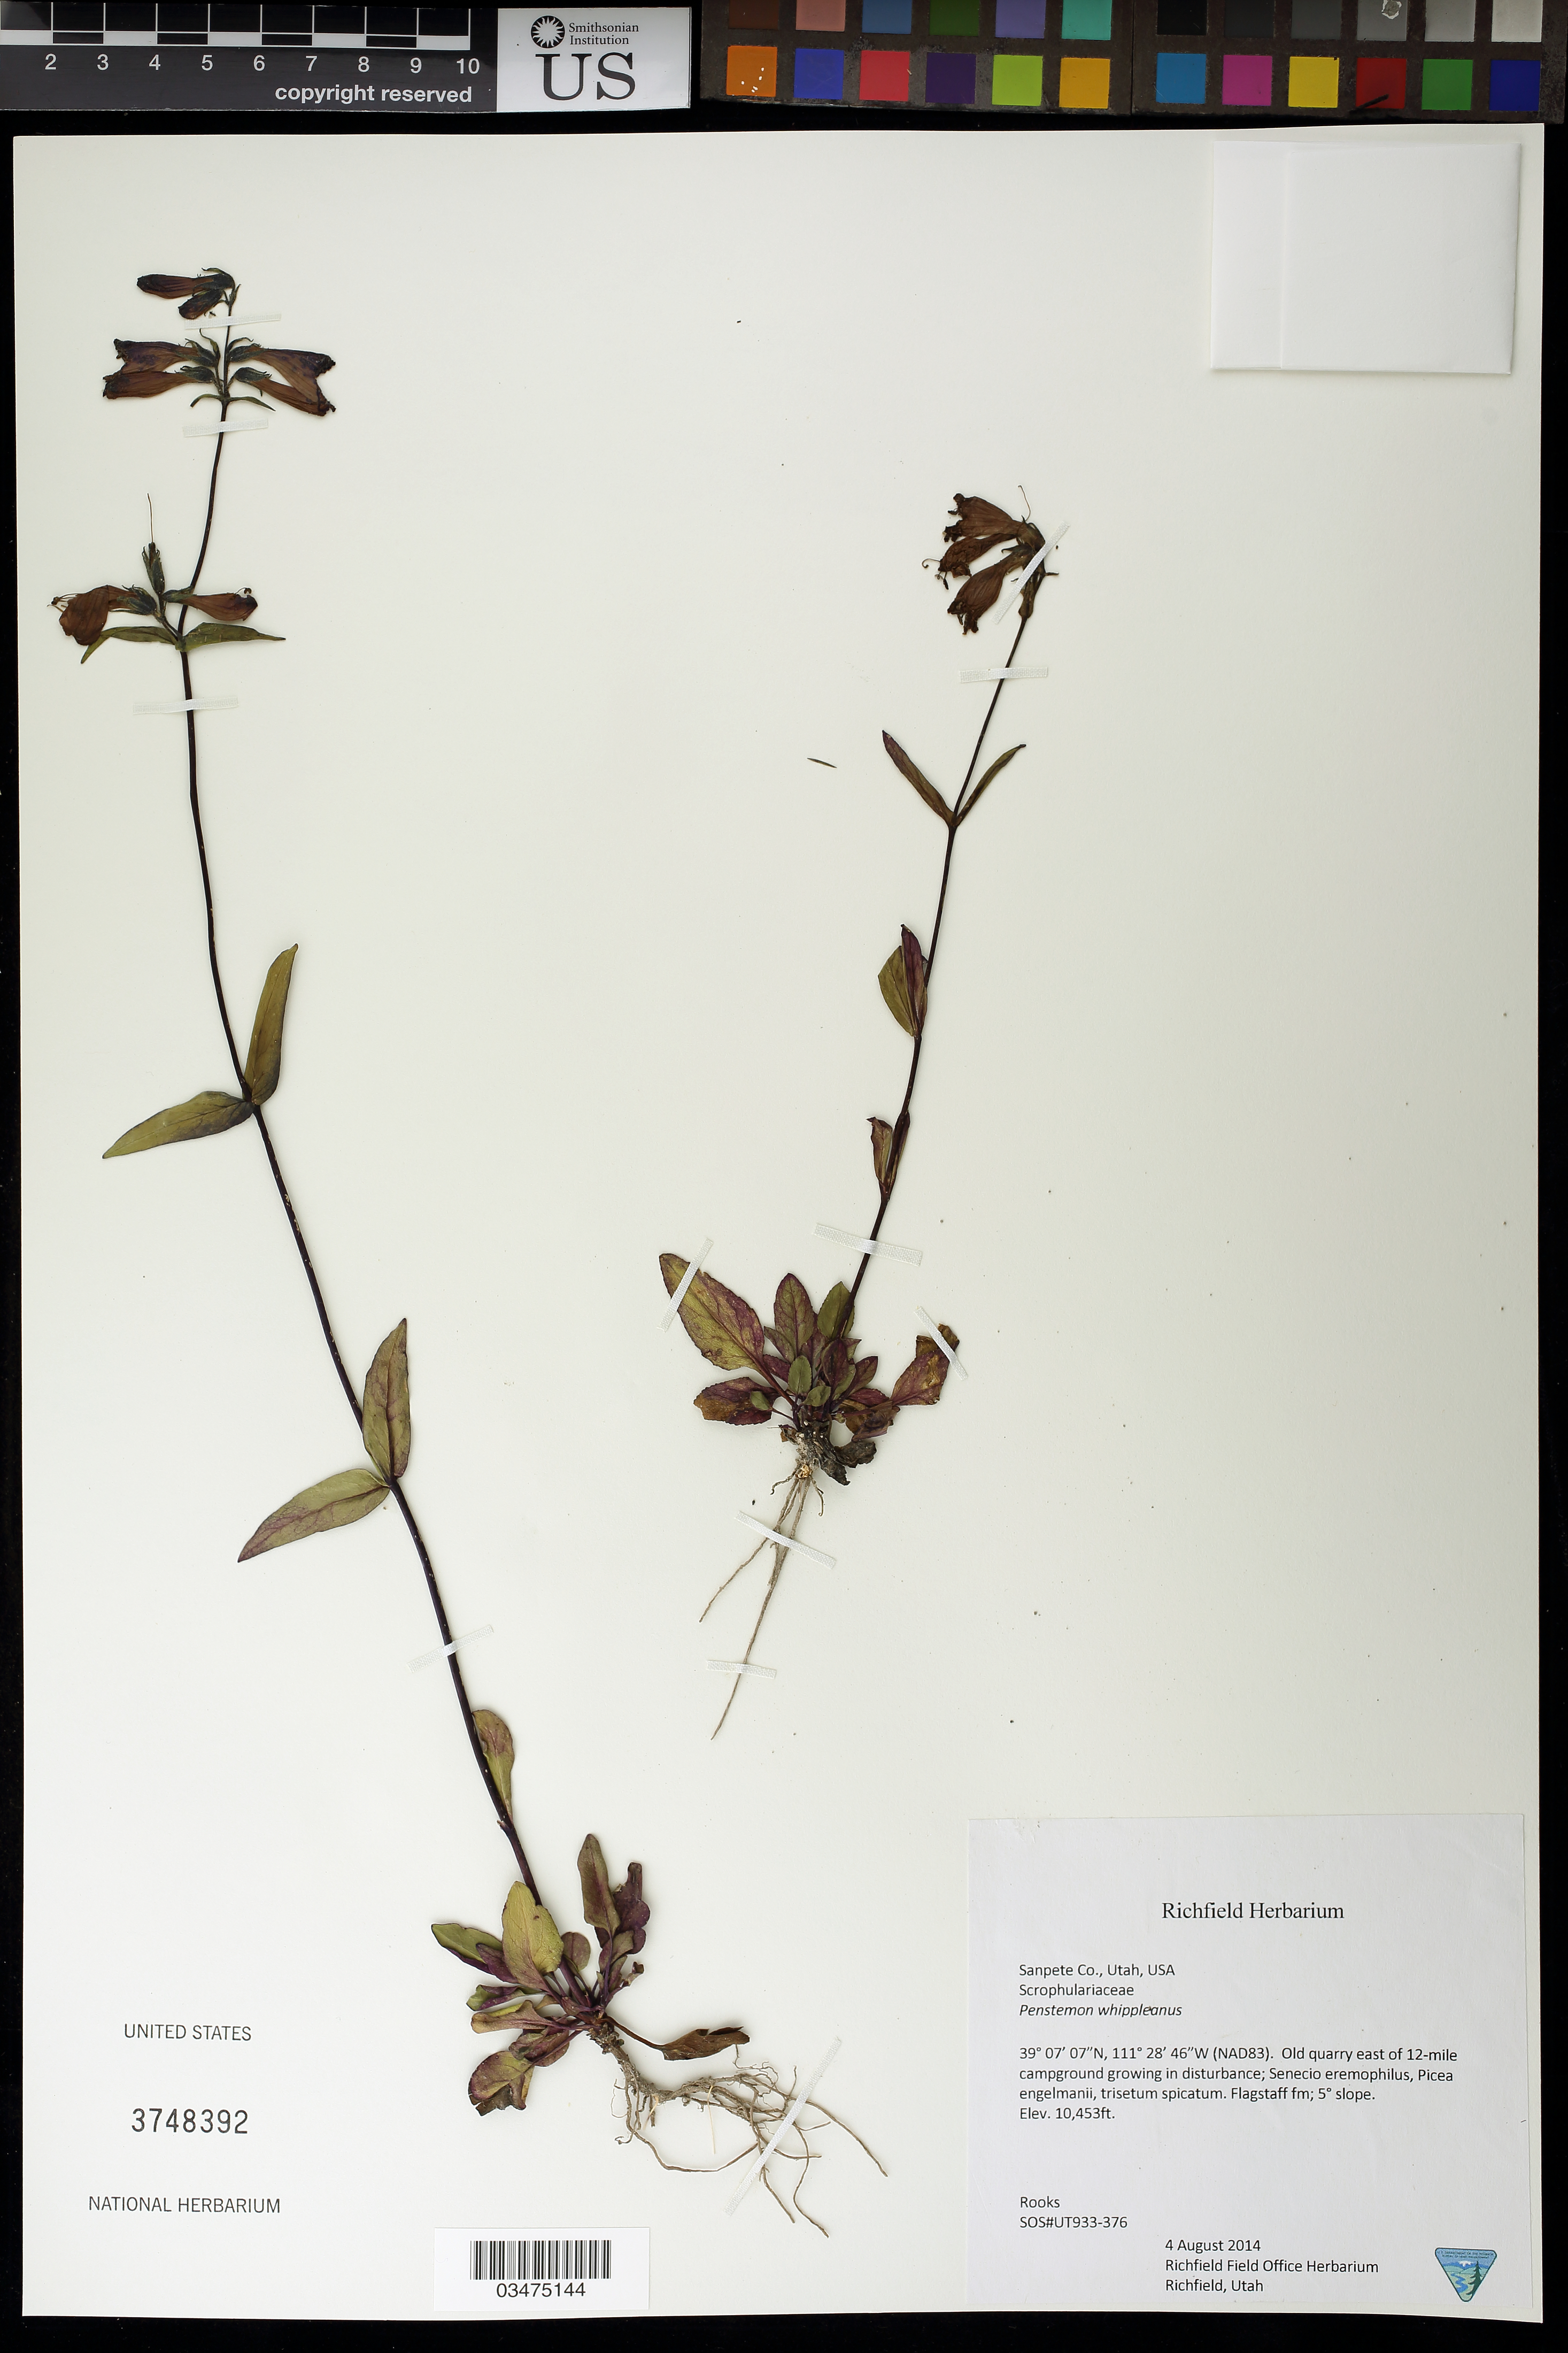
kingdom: Plantae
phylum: Tracheophyta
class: Magnoliopsida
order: Lamiales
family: Plantaginaceae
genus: Penstemon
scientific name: Penstemon whippleanus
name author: A. Gray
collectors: -. Rooks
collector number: UT933-376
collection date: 2014-08-04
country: United States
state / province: Utah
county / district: Sanpete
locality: Old quarry east of 12-mile campground growing in disturbance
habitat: Flagstaff fm. With Senecio eremophilus, Picea engelmanii.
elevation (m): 3186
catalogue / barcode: US 3748392